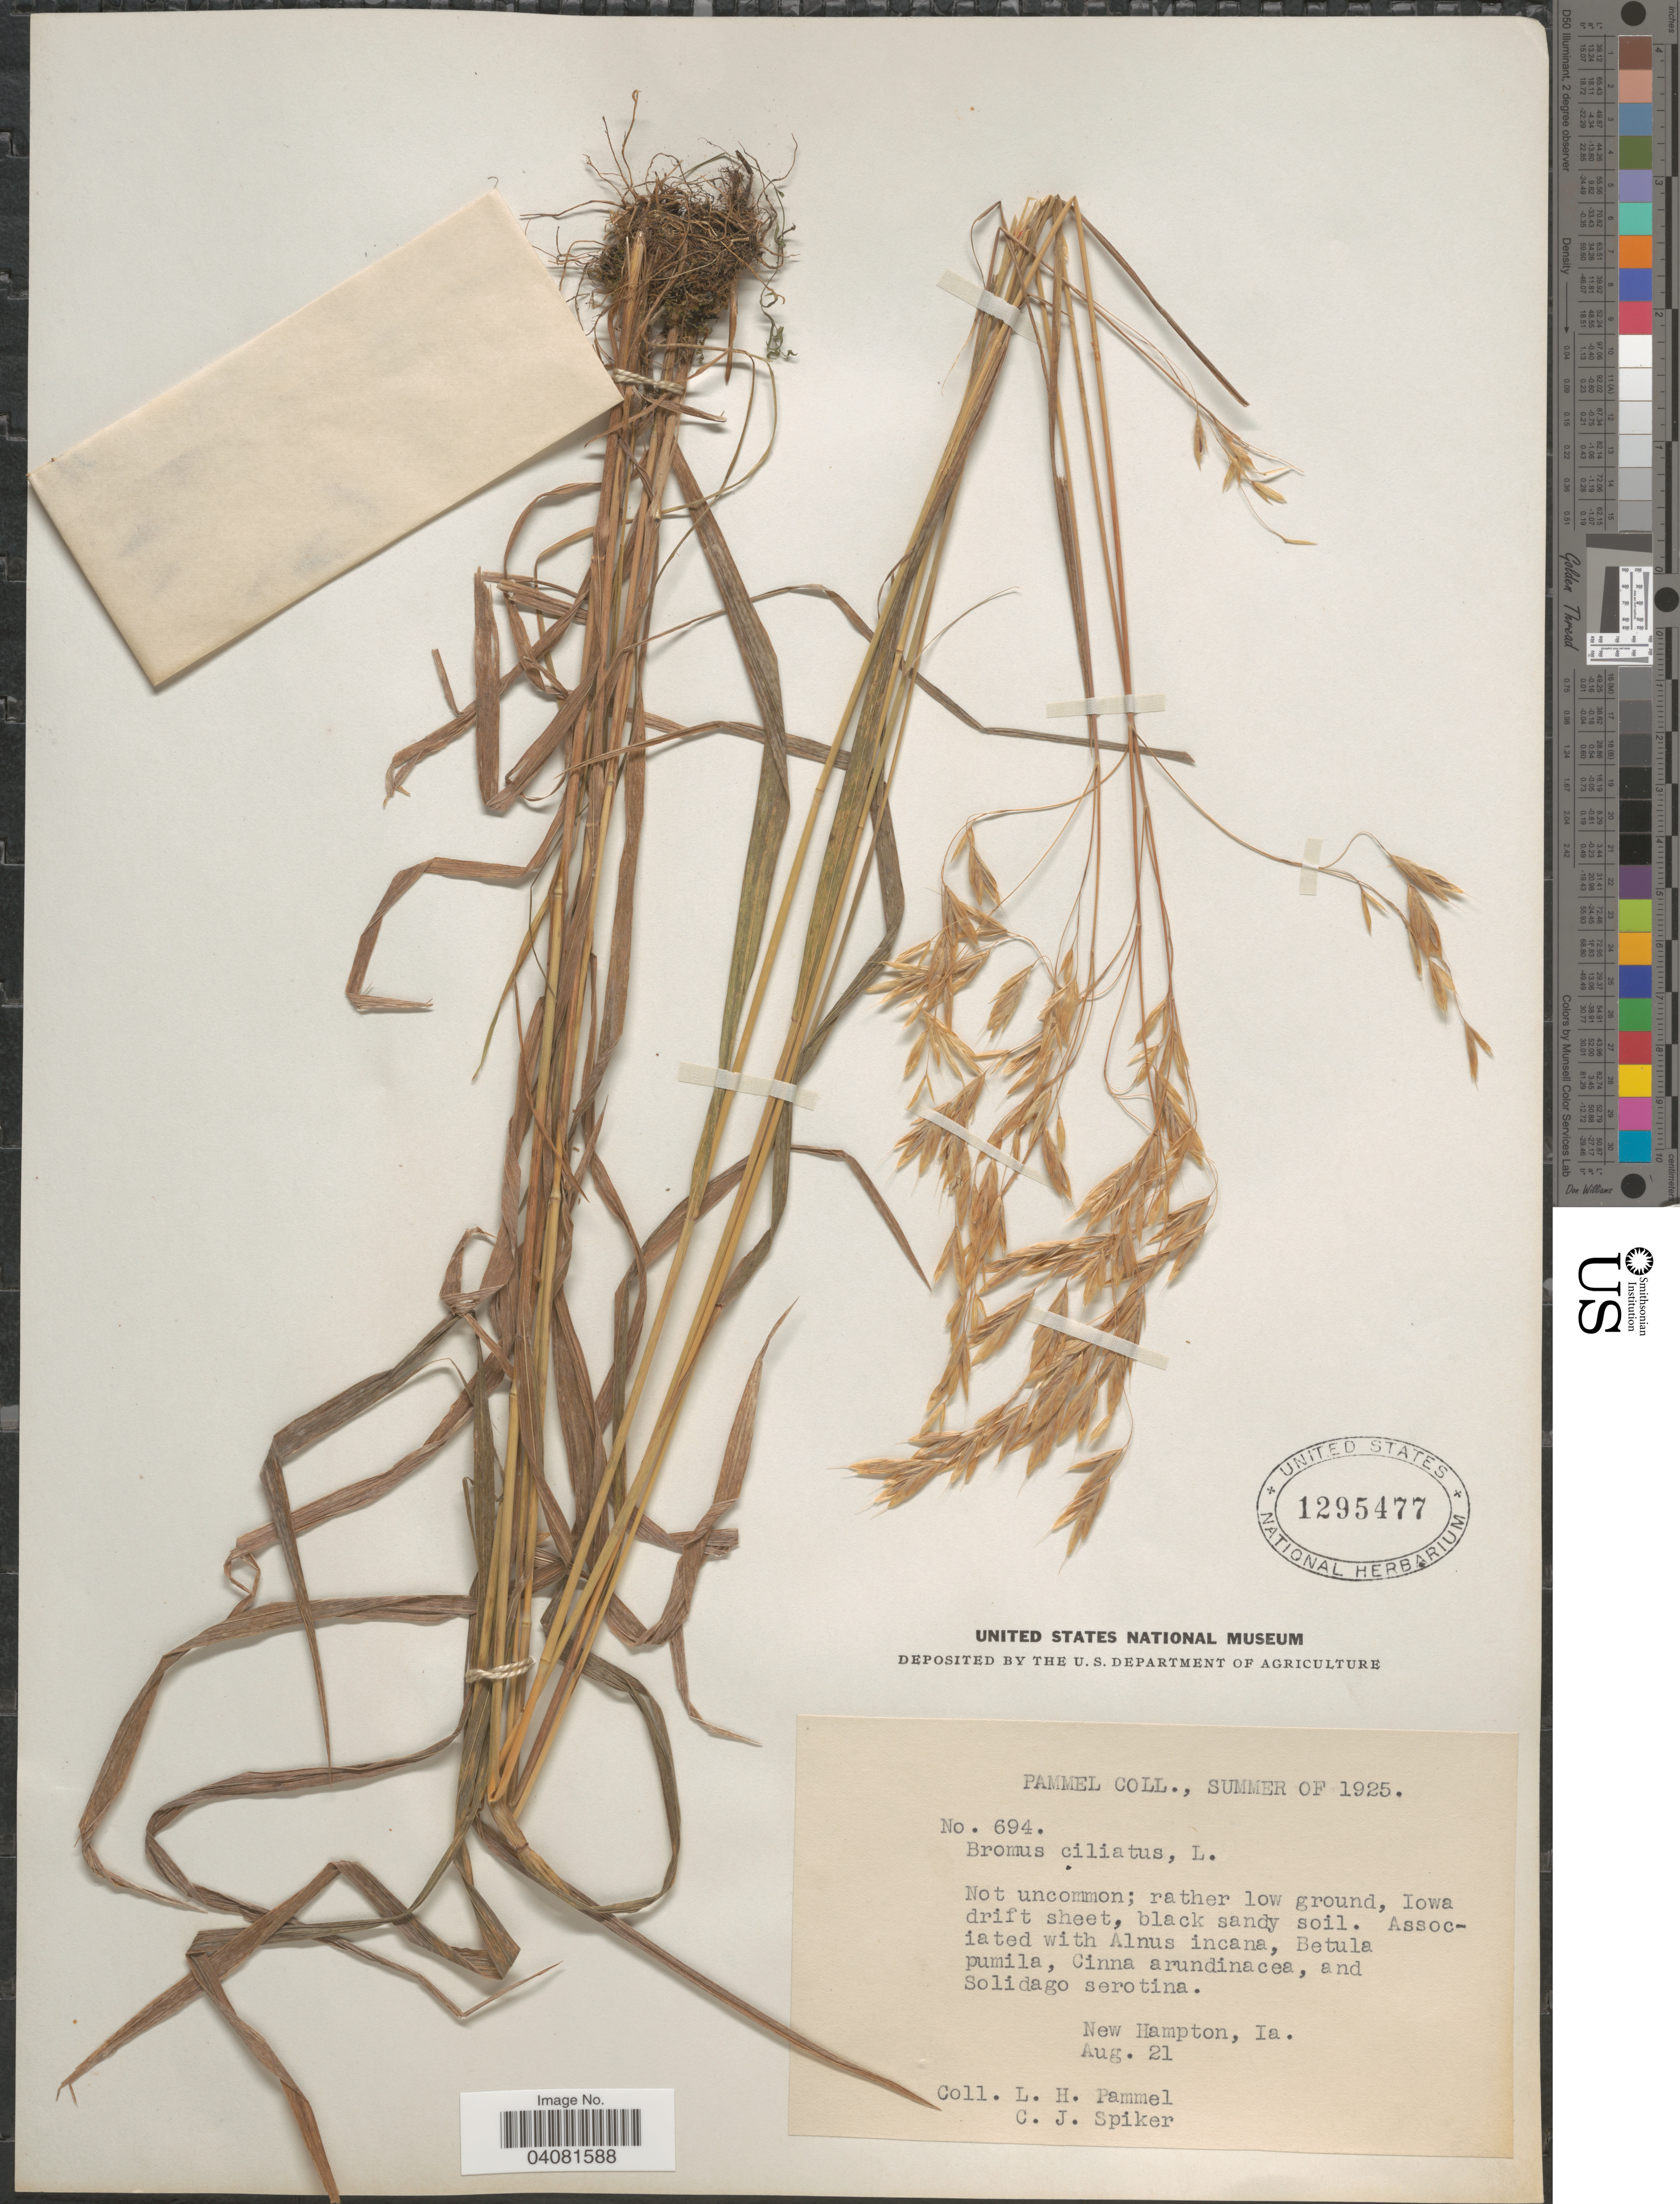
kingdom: Plantae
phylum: Tracheophyta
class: Liliopsida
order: Poales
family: Poaceae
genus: Bromus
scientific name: Bromus ciliatus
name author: L.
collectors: L. Pammel & C. Spiker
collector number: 694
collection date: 1925-08-21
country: United States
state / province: Iowa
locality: New Hampton.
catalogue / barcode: US 1295477